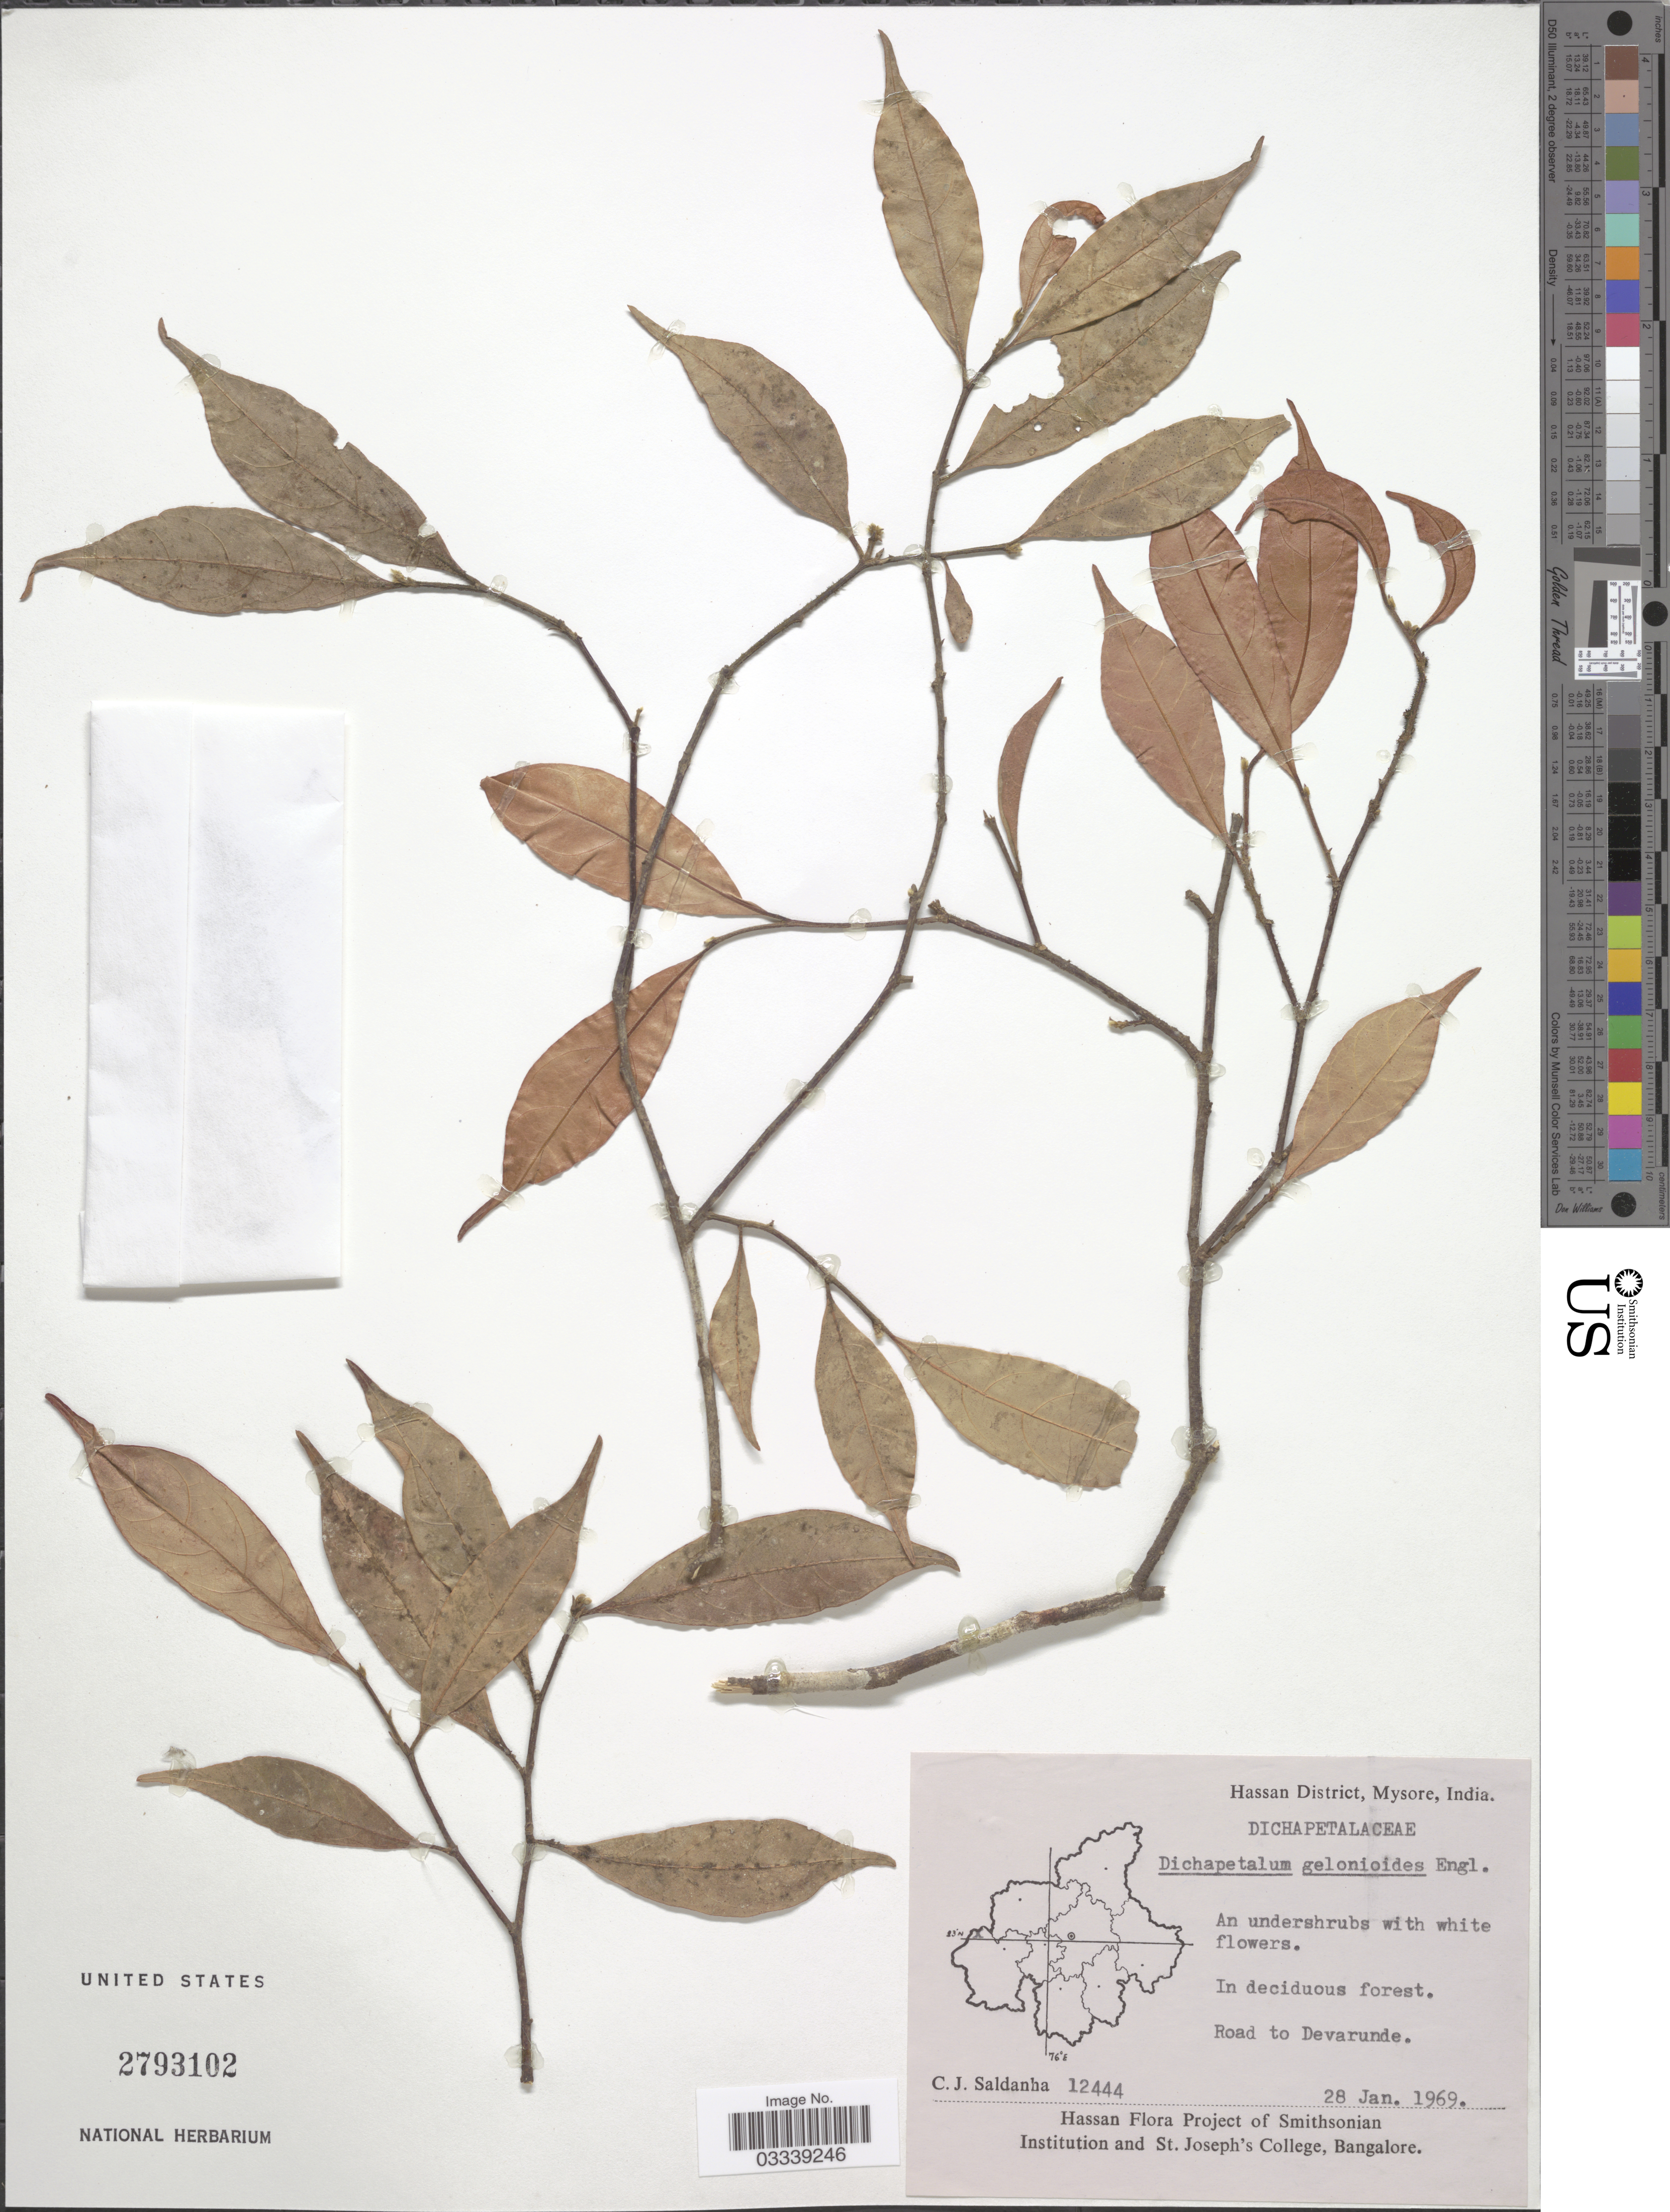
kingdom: Plantae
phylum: Tracheophyta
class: Magnoliopsida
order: Malpighiales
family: Dichapetalaceae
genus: Dichapetalum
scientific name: Dichapetalum gelonioides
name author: (Roxb.) Engl.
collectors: C. J. Saldanha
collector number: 12444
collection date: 1969-01-28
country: India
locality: Hassan District, Mysore, Road to Devarunde.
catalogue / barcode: US 2793102